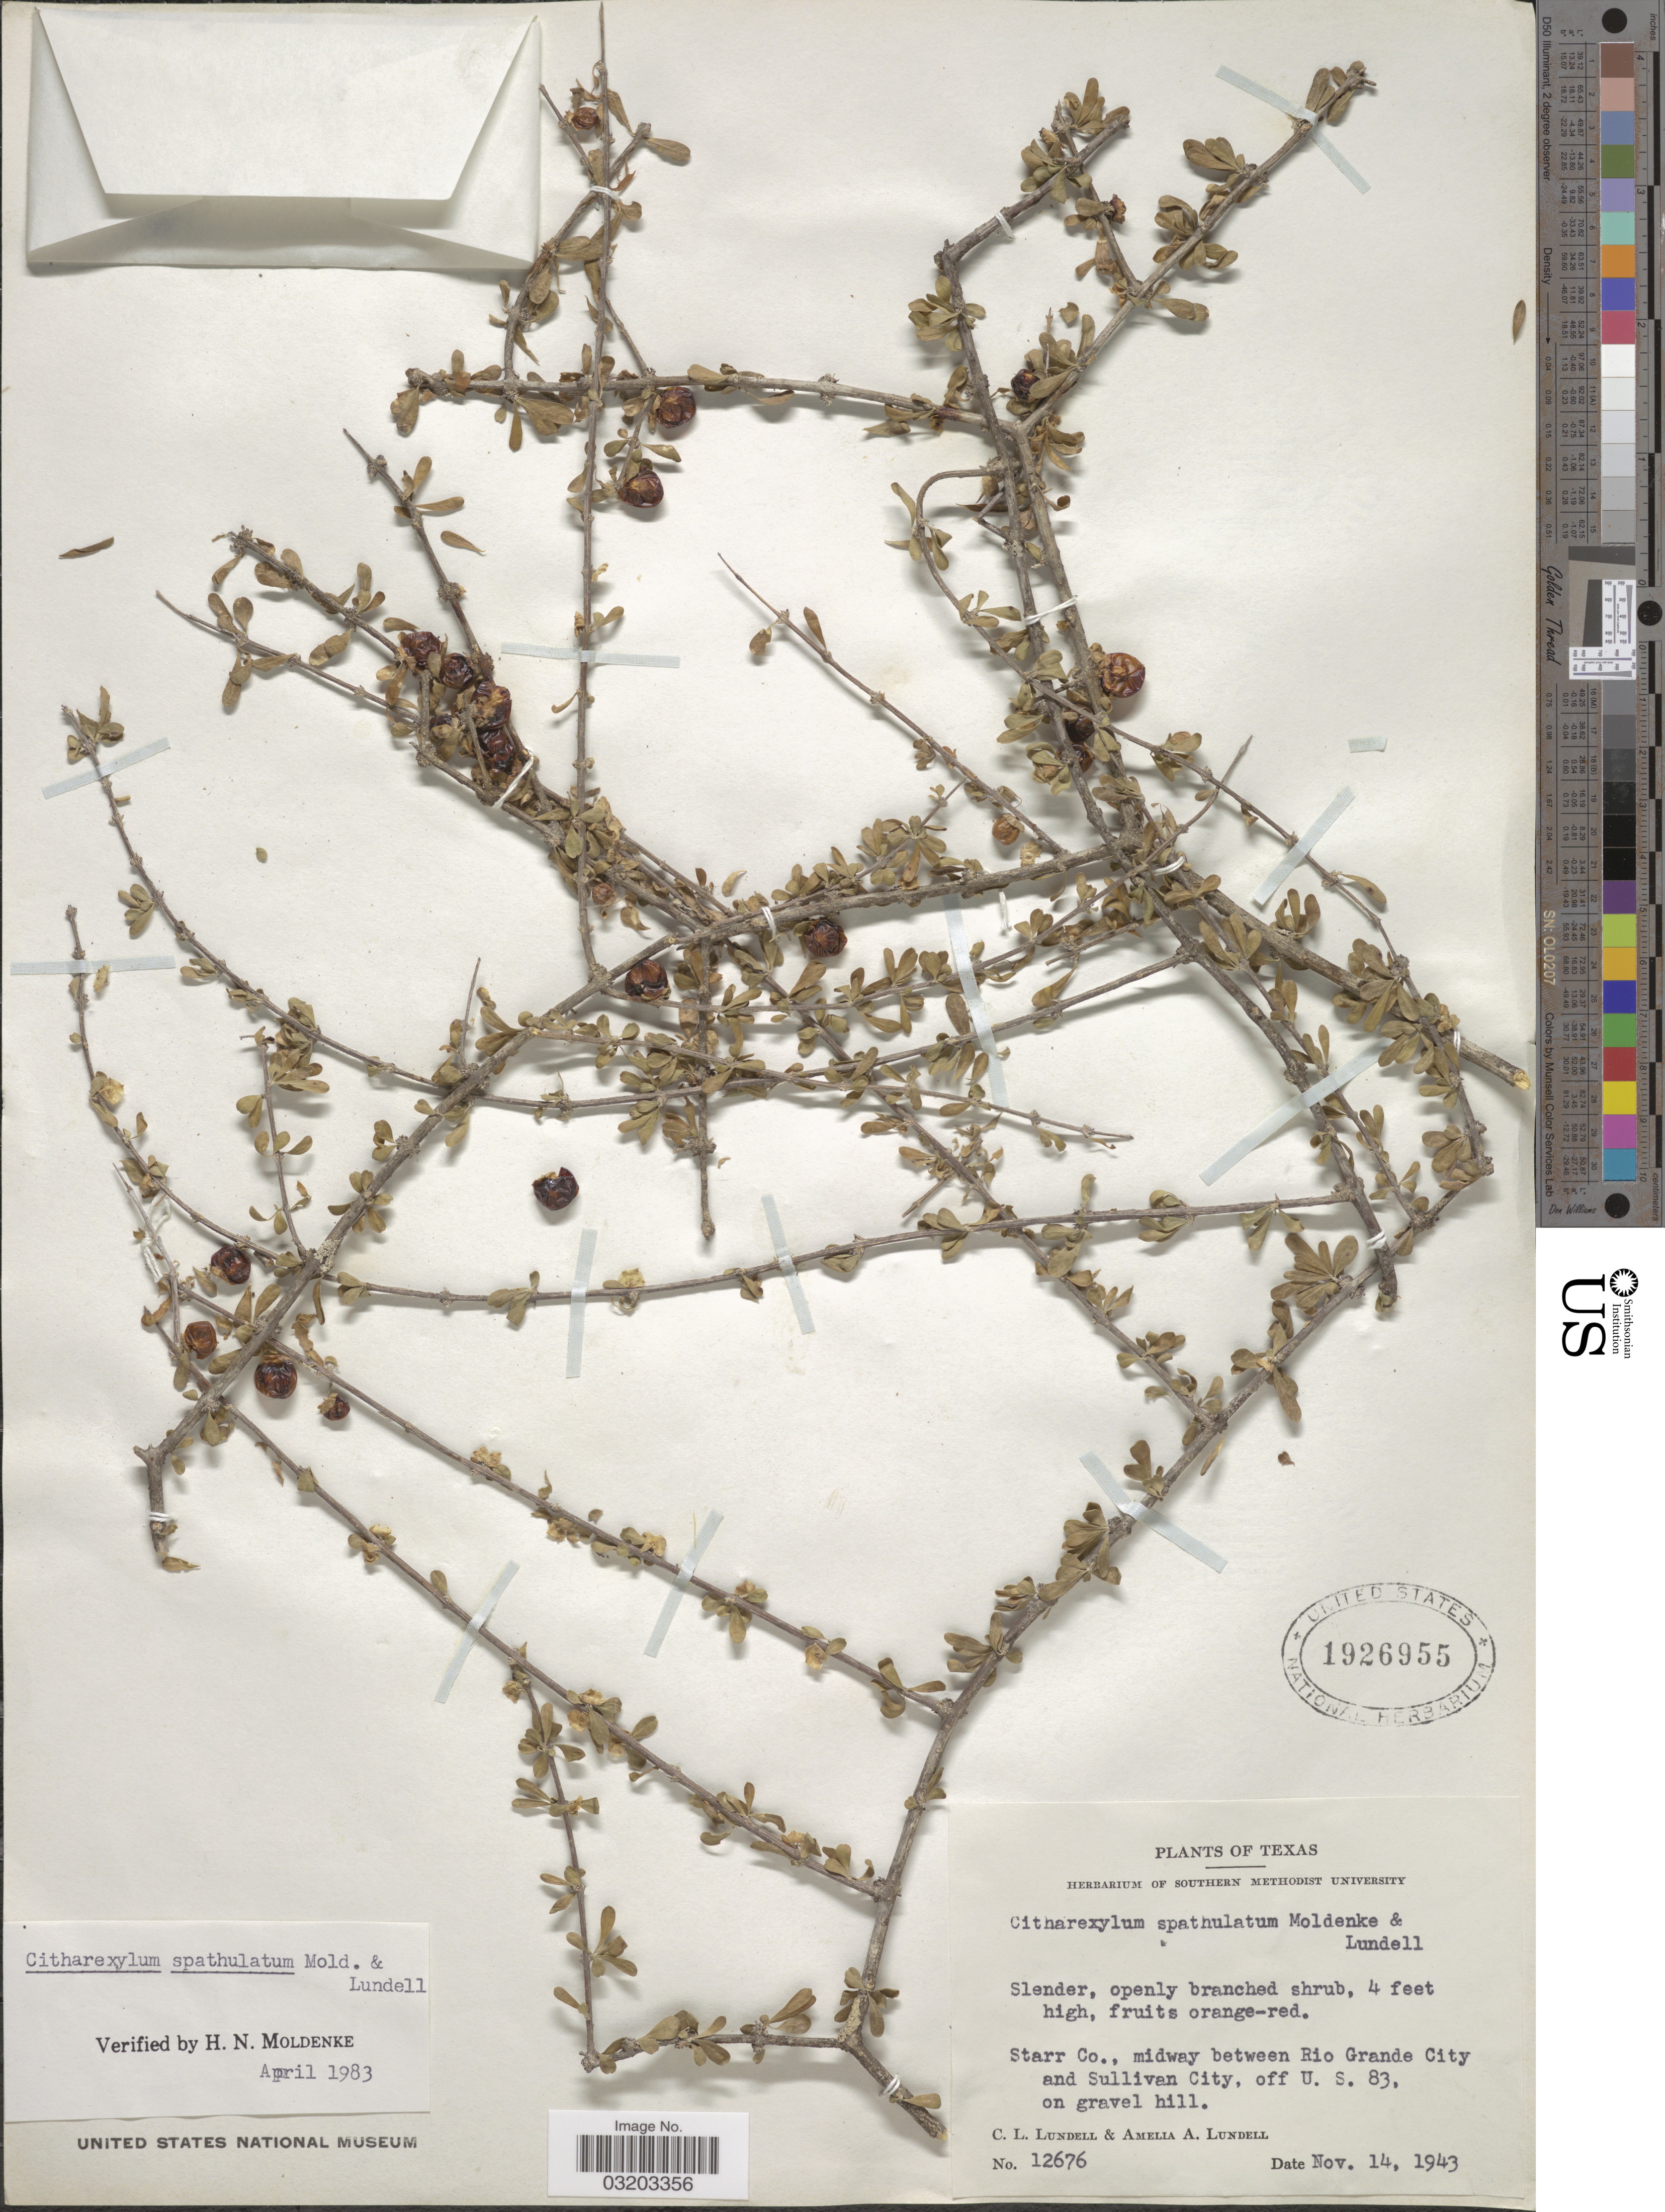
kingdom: Plantae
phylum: Tracheophyta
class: Magnoliopsida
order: Lamiales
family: Verbenaceae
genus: Citharexylum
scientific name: Citharexylum spathulatum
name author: Moldenke & Lundell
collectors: C. L. Lundell & A. A. Lundell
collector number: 12676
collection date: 1943-11-14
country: United States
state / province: Texas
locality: Starr Co., midway between Rio Grande City and Sullivan City, off U.S. 83.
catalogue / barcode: US 1926955